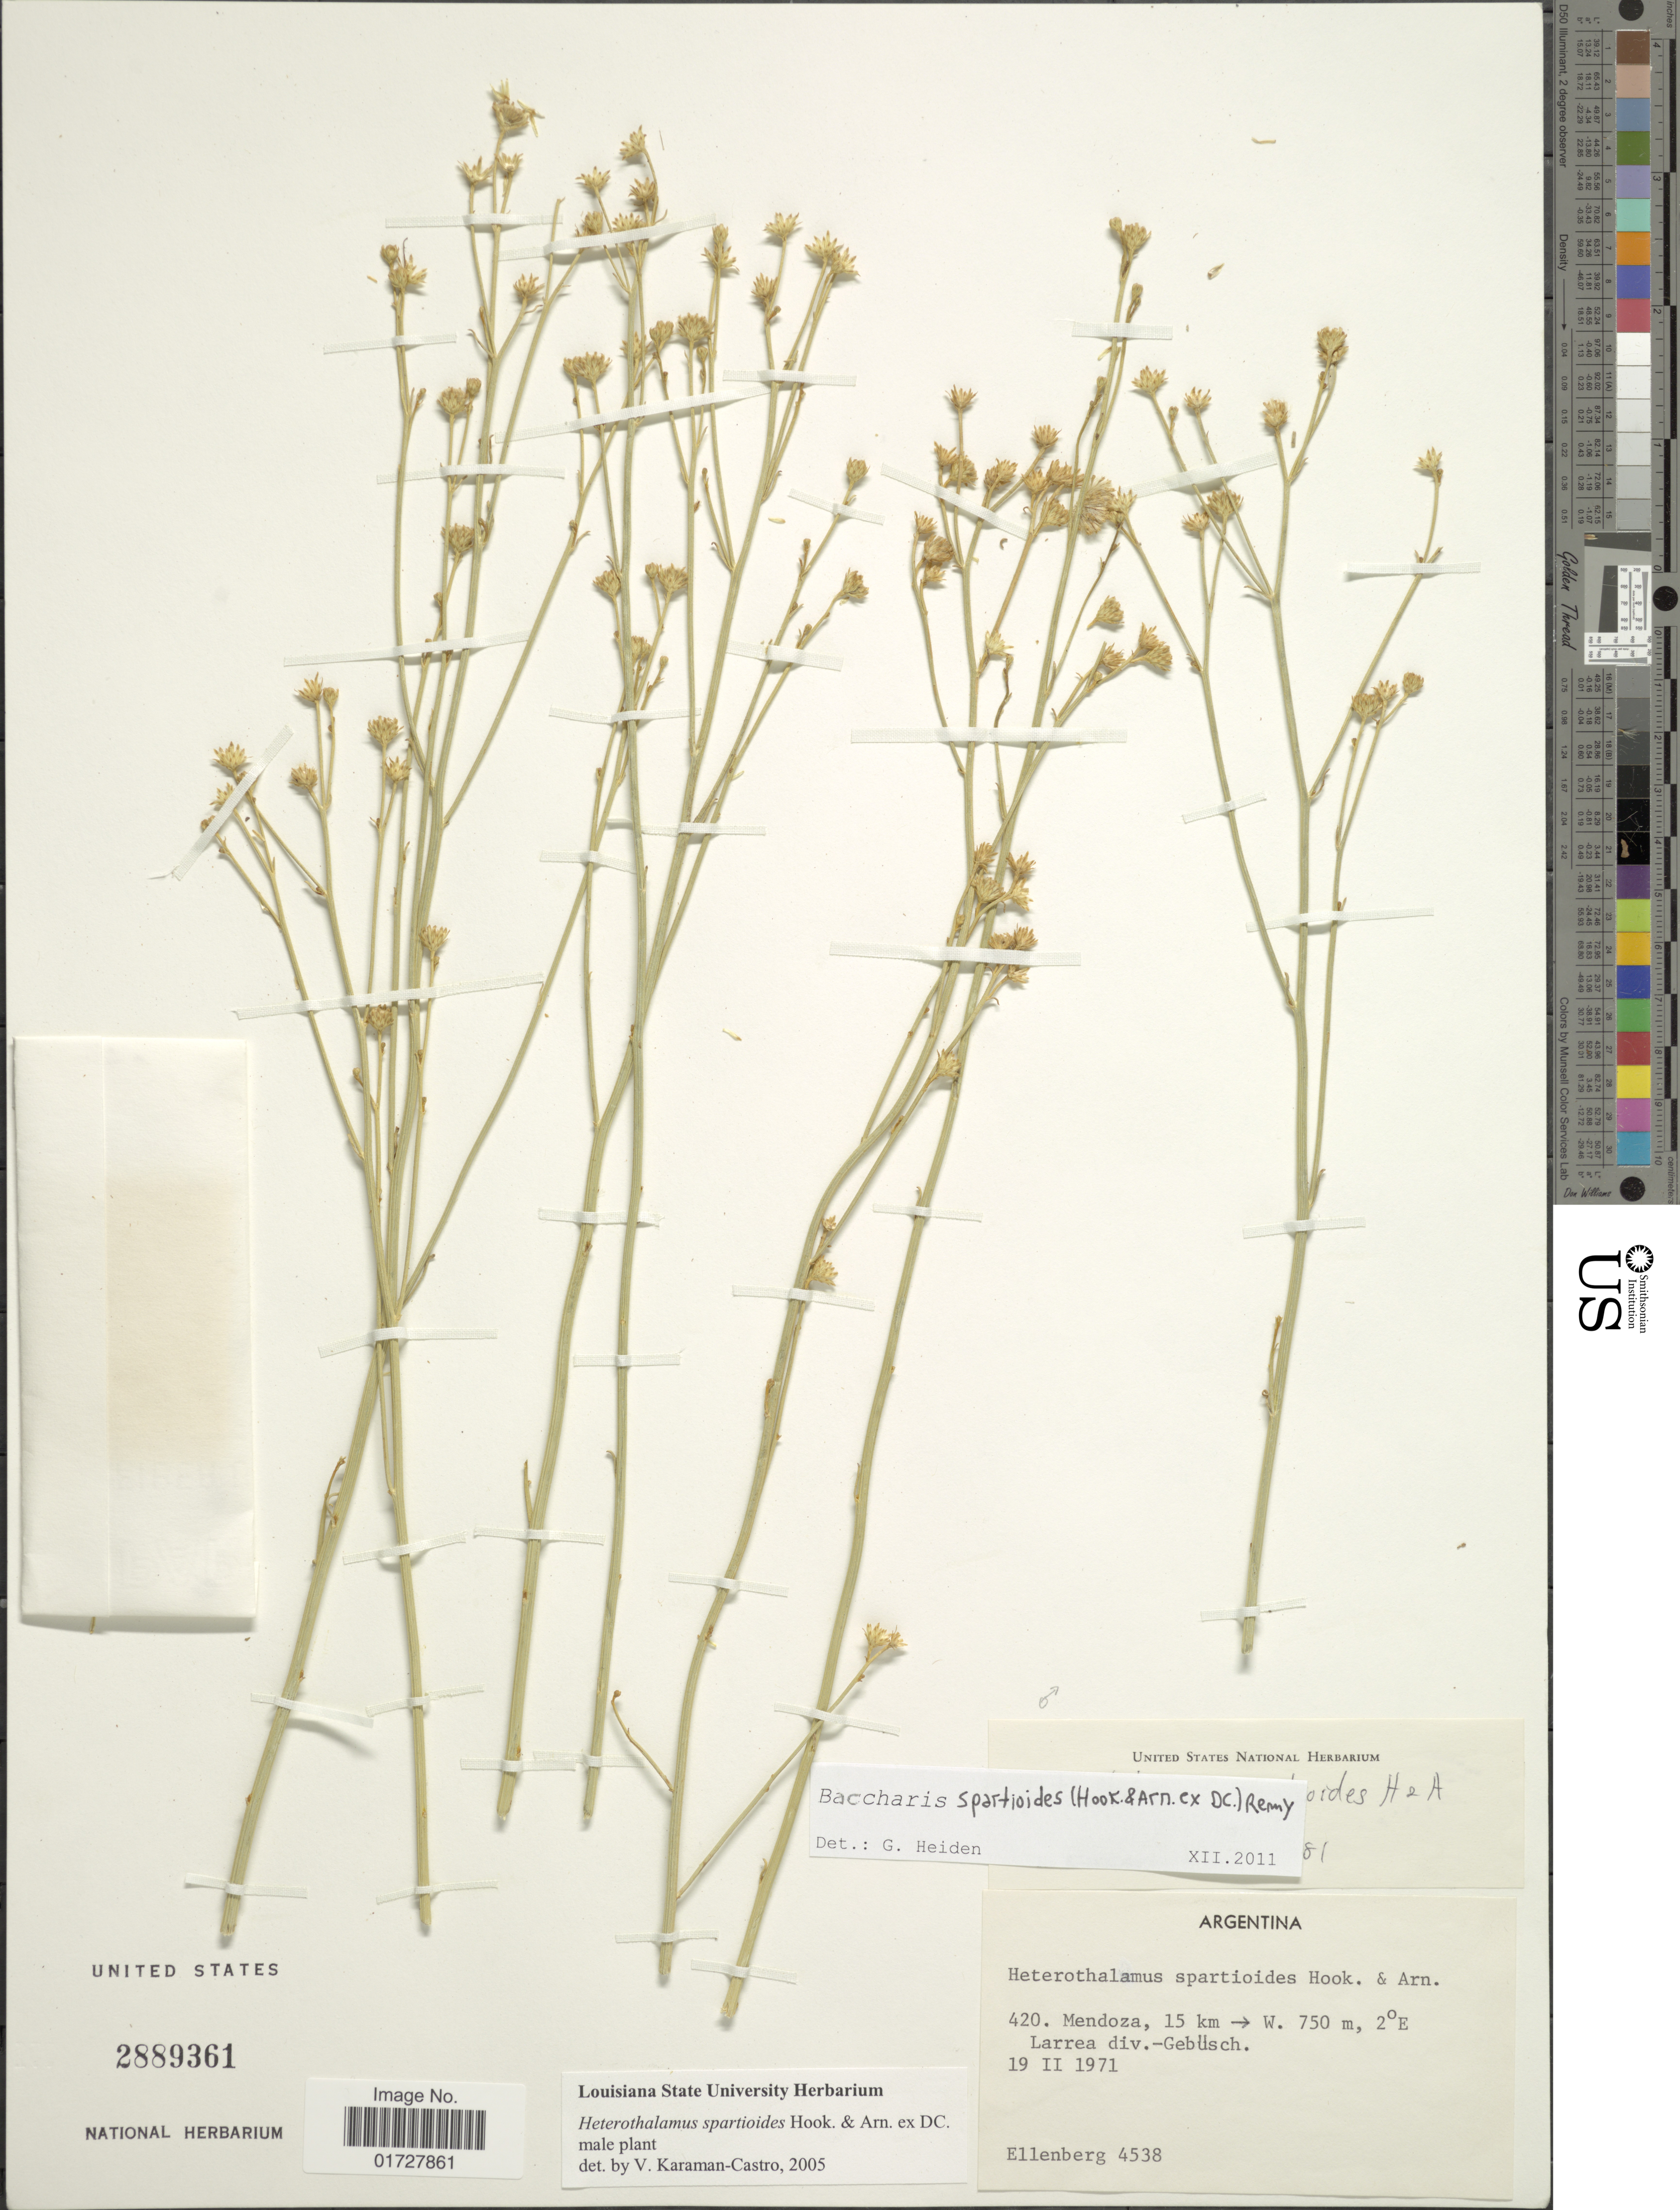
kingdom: Plantae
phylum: Tracheophyta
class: Magnoliopsida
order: Asterales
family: Asteraceae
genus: Baccharis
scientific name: Baccharis spartioides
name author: (Hook. & Arn. ex DC.) J. Rémy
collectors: H. Ellenberg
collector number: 4538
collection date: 1971-02-19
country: Argentina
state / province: Mendoza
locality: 15 km W, Larrea div.-gebusch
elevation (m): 750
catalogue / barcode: US 2889361